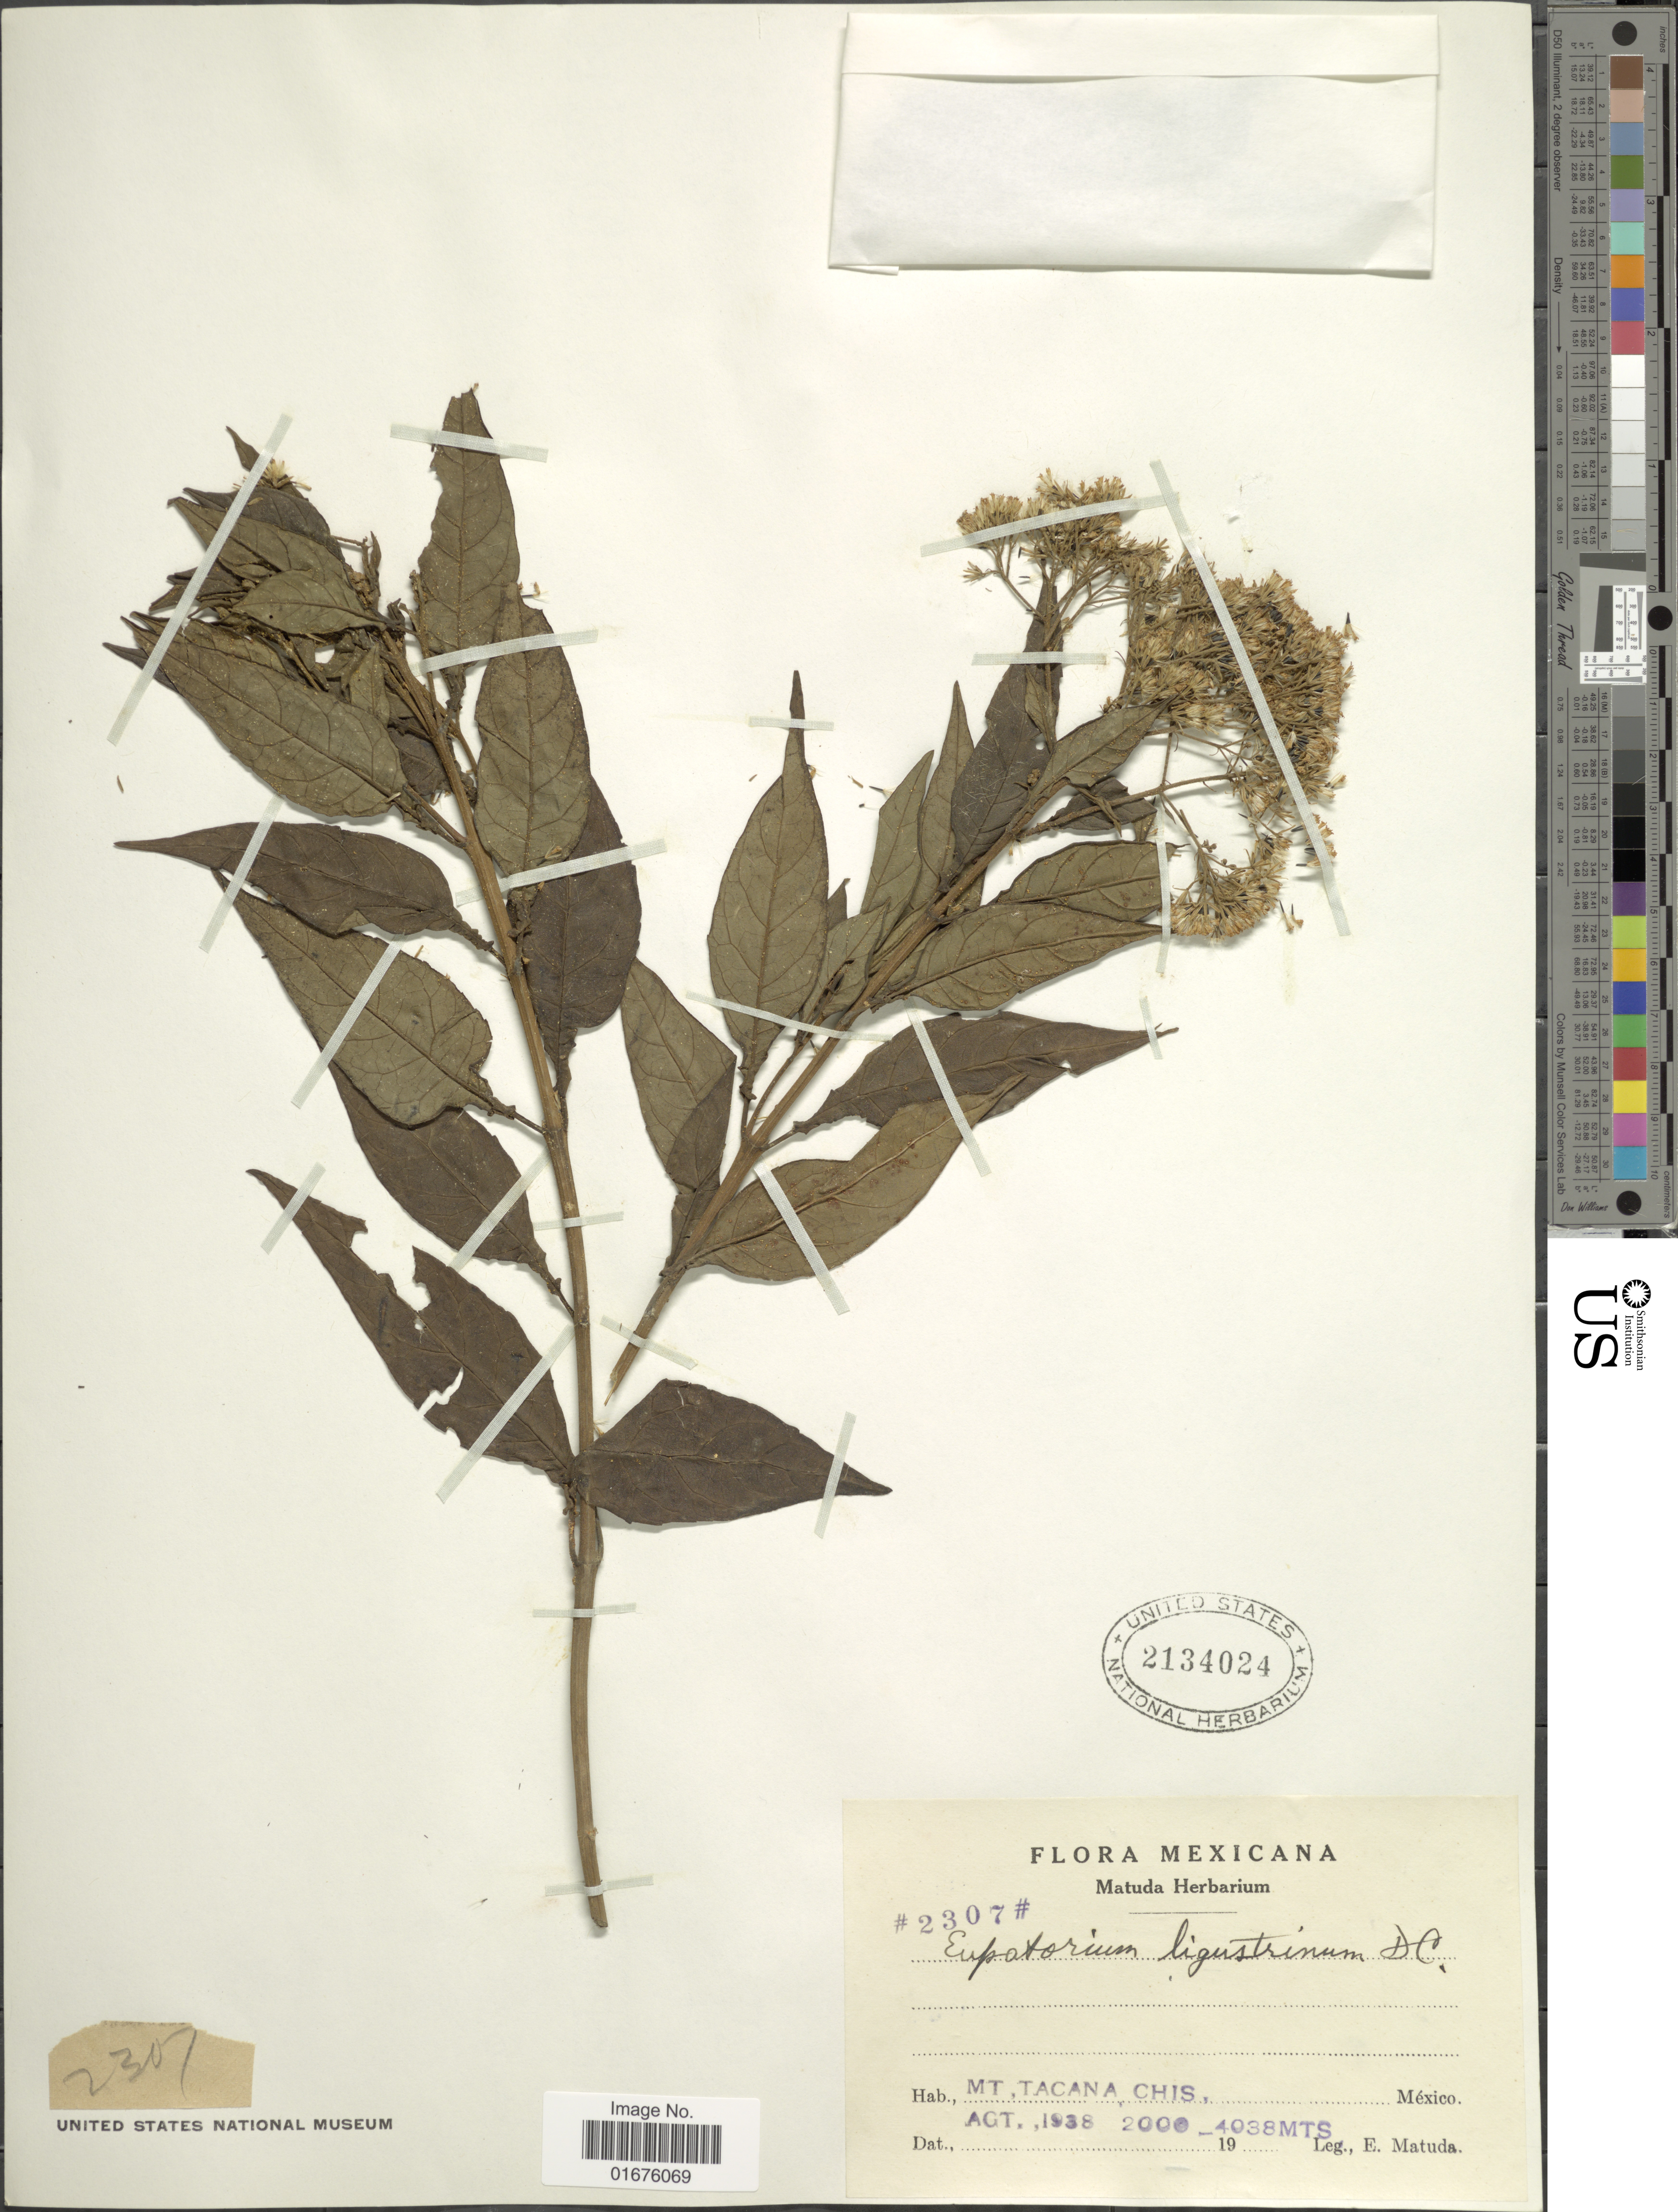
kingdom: Plantae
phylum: Tracheophyta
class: Magnoliopsida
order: Asterales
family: Asteraceae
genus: Ageratina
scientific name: Ageratina ligustrina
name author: (DC.) R.M. King & H. Rob.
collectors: E. Matuda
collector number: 2307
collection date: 1938-08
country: Mexico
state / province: Chiapas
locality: Mt. Tacana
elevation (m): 2000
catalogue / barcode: US 2134024